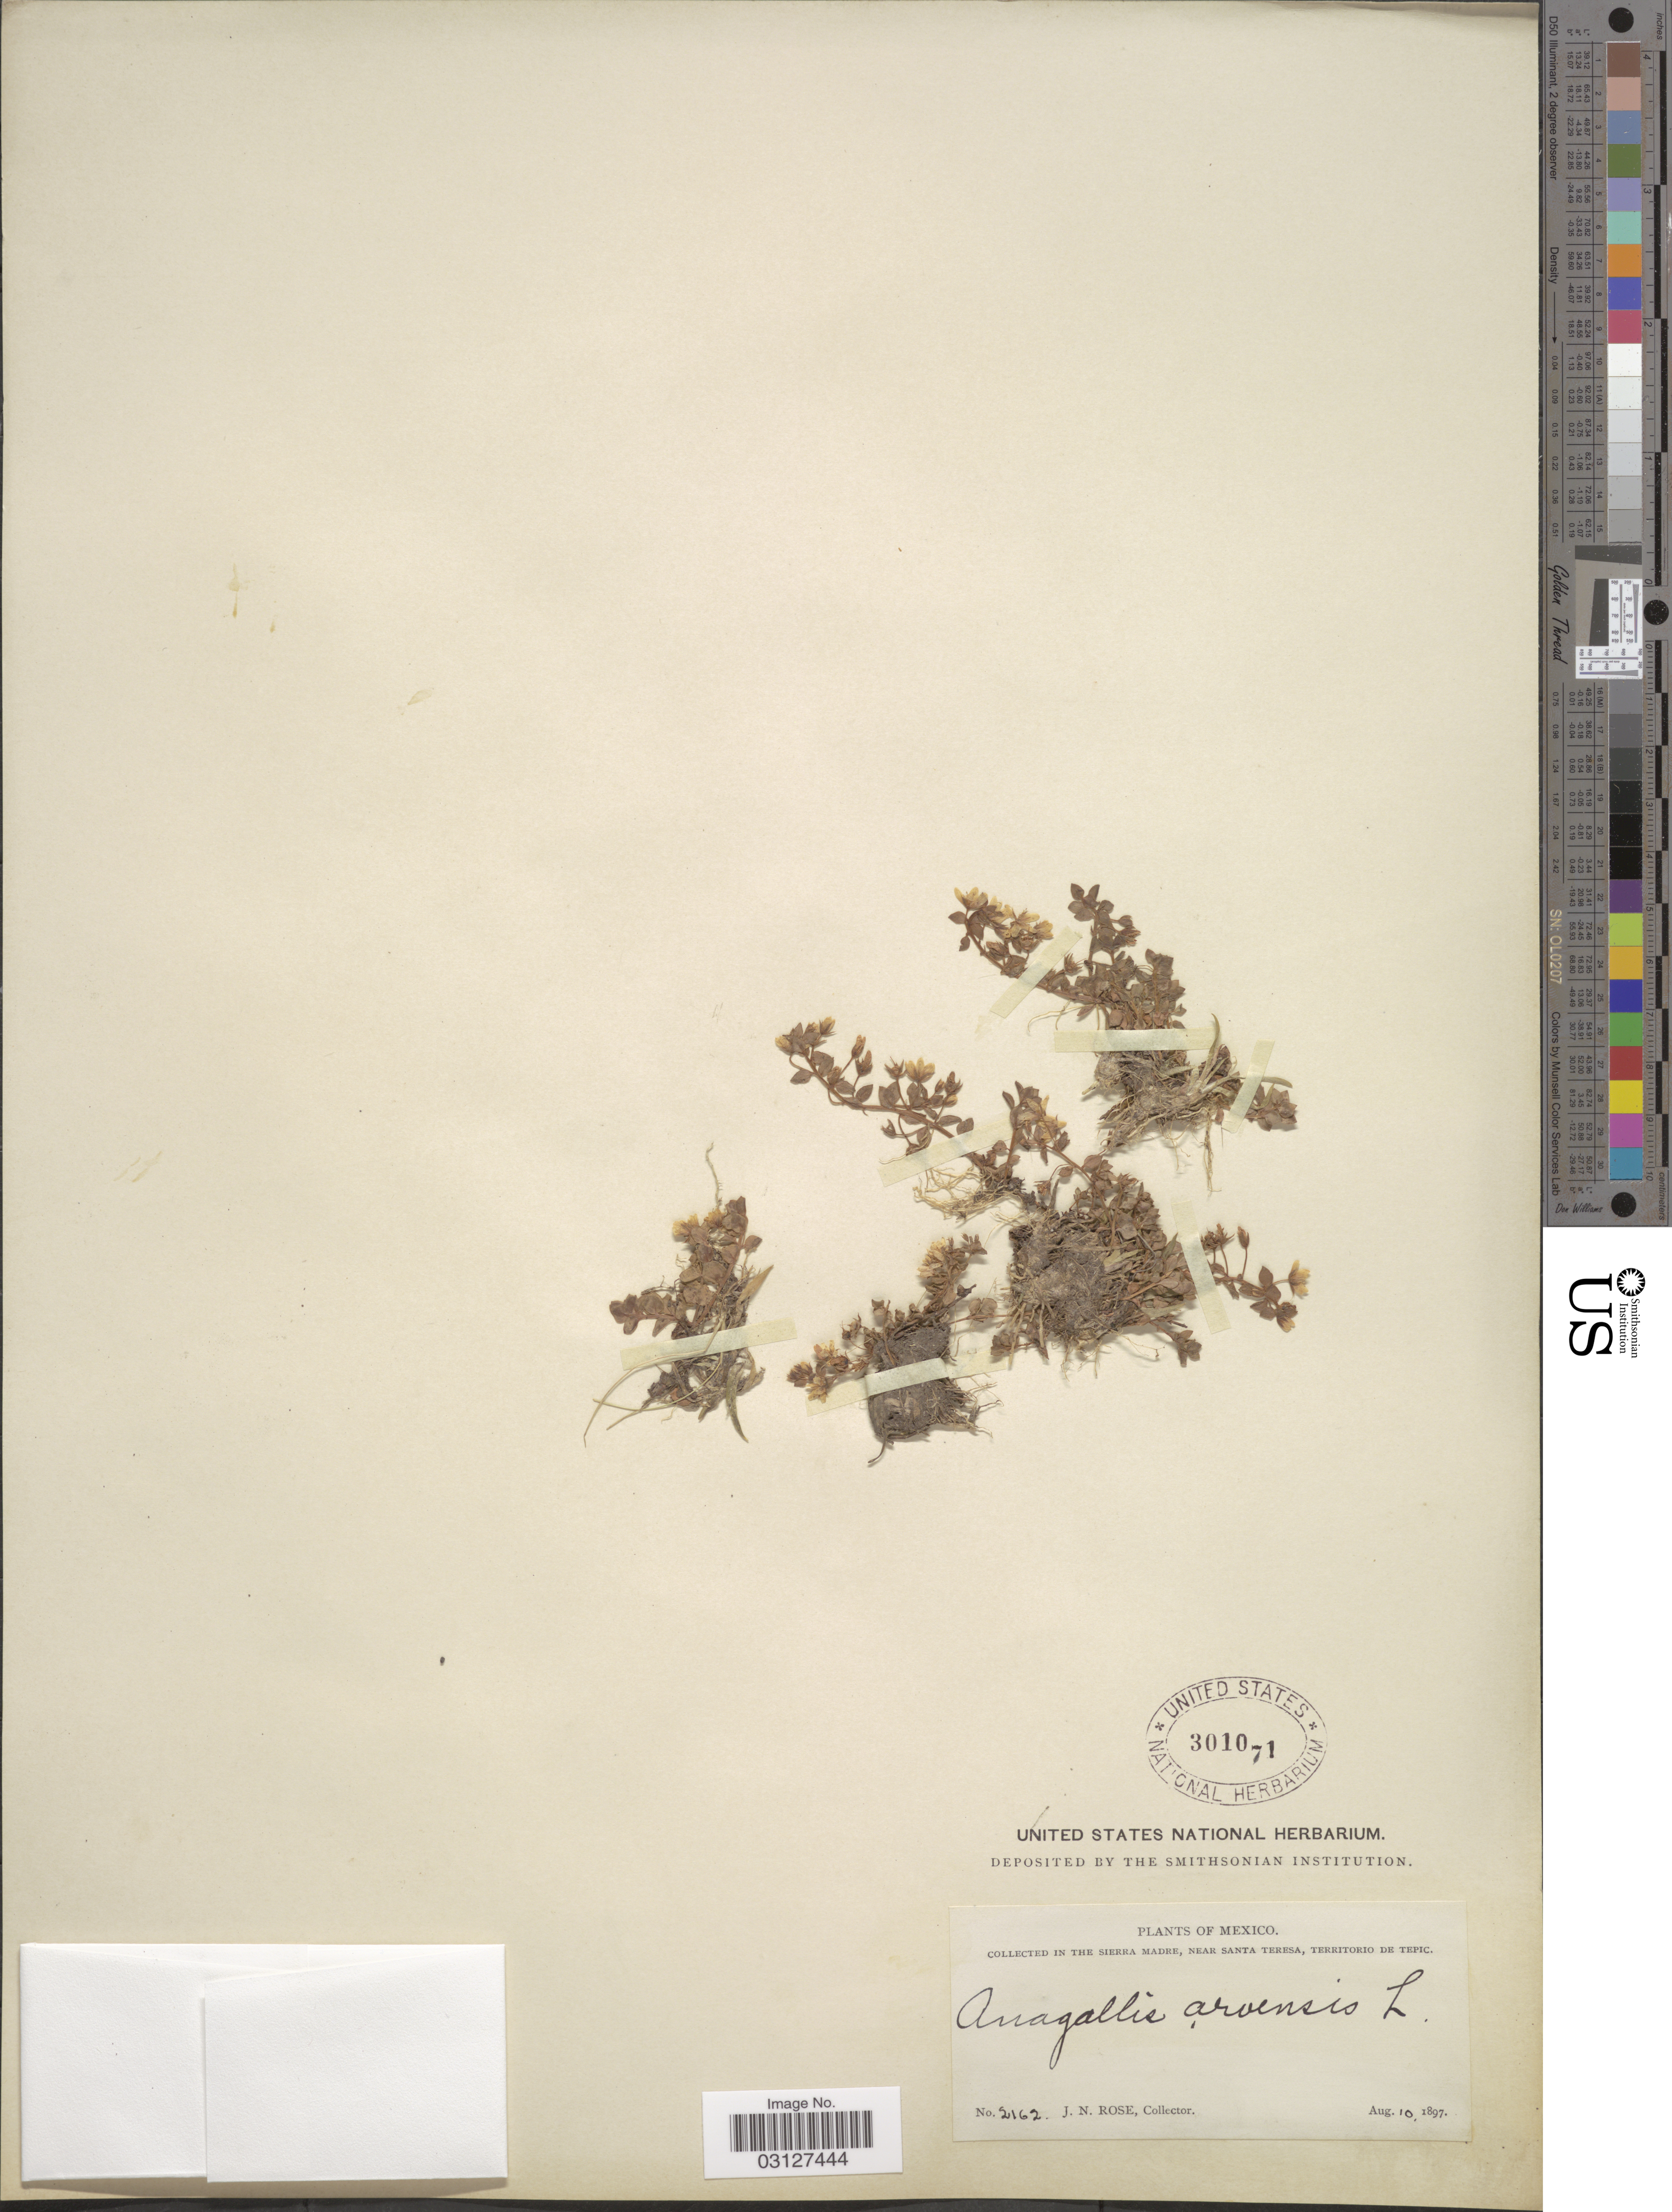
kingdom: Plantae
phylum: Tracheophyta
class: Magnoliopsida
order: Ericales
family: Primulaceae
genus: Anagallis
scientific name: Anagallis arvensis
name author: L.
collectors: J. N. Rose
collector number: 2162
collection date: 1897-08-10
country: Mexico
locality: In the Sierra Madre, near Santa Teresa, Territorio de Tepic.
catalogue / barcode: US 301071